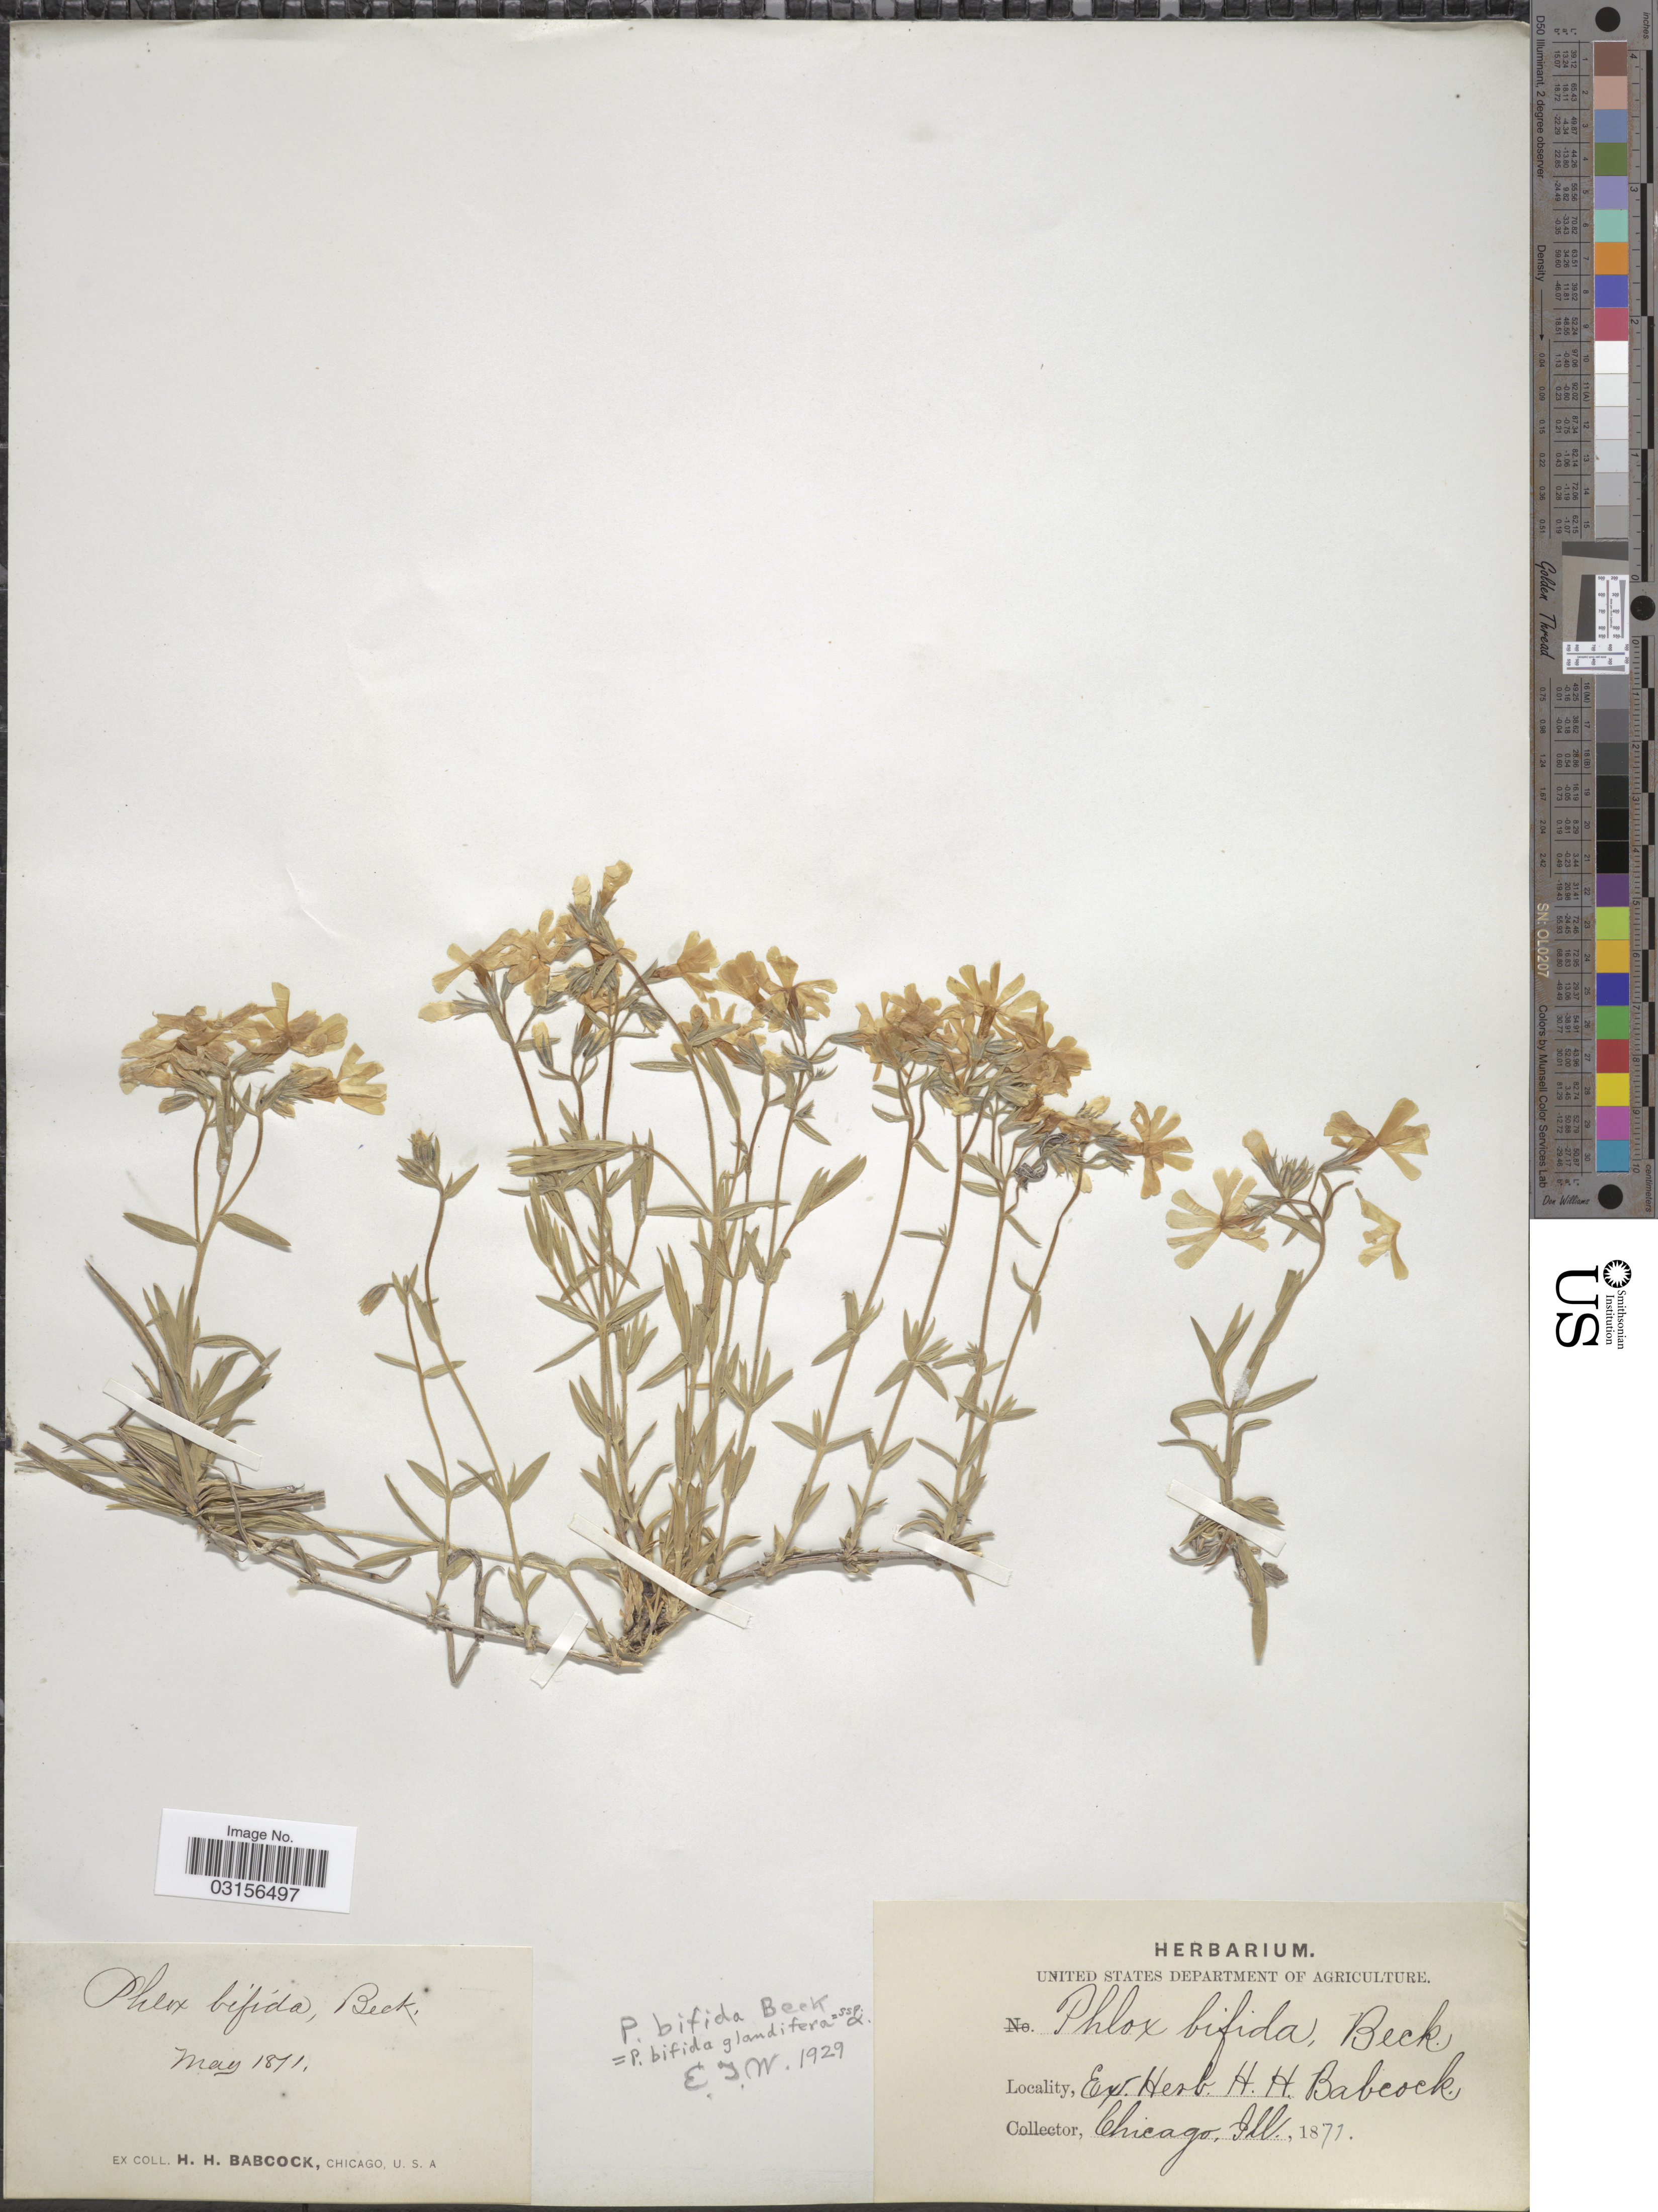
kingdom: Plantae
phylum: Tracheophyta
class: Magnoliopsida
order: Ericales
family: Polemoniaceae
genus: Phlox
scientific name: Phlox bifida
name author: L.C. Beck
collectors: H. Babcock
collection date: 1871-05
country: United States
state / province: Illinois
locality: Chicago, Ill.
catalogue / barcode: US 103140